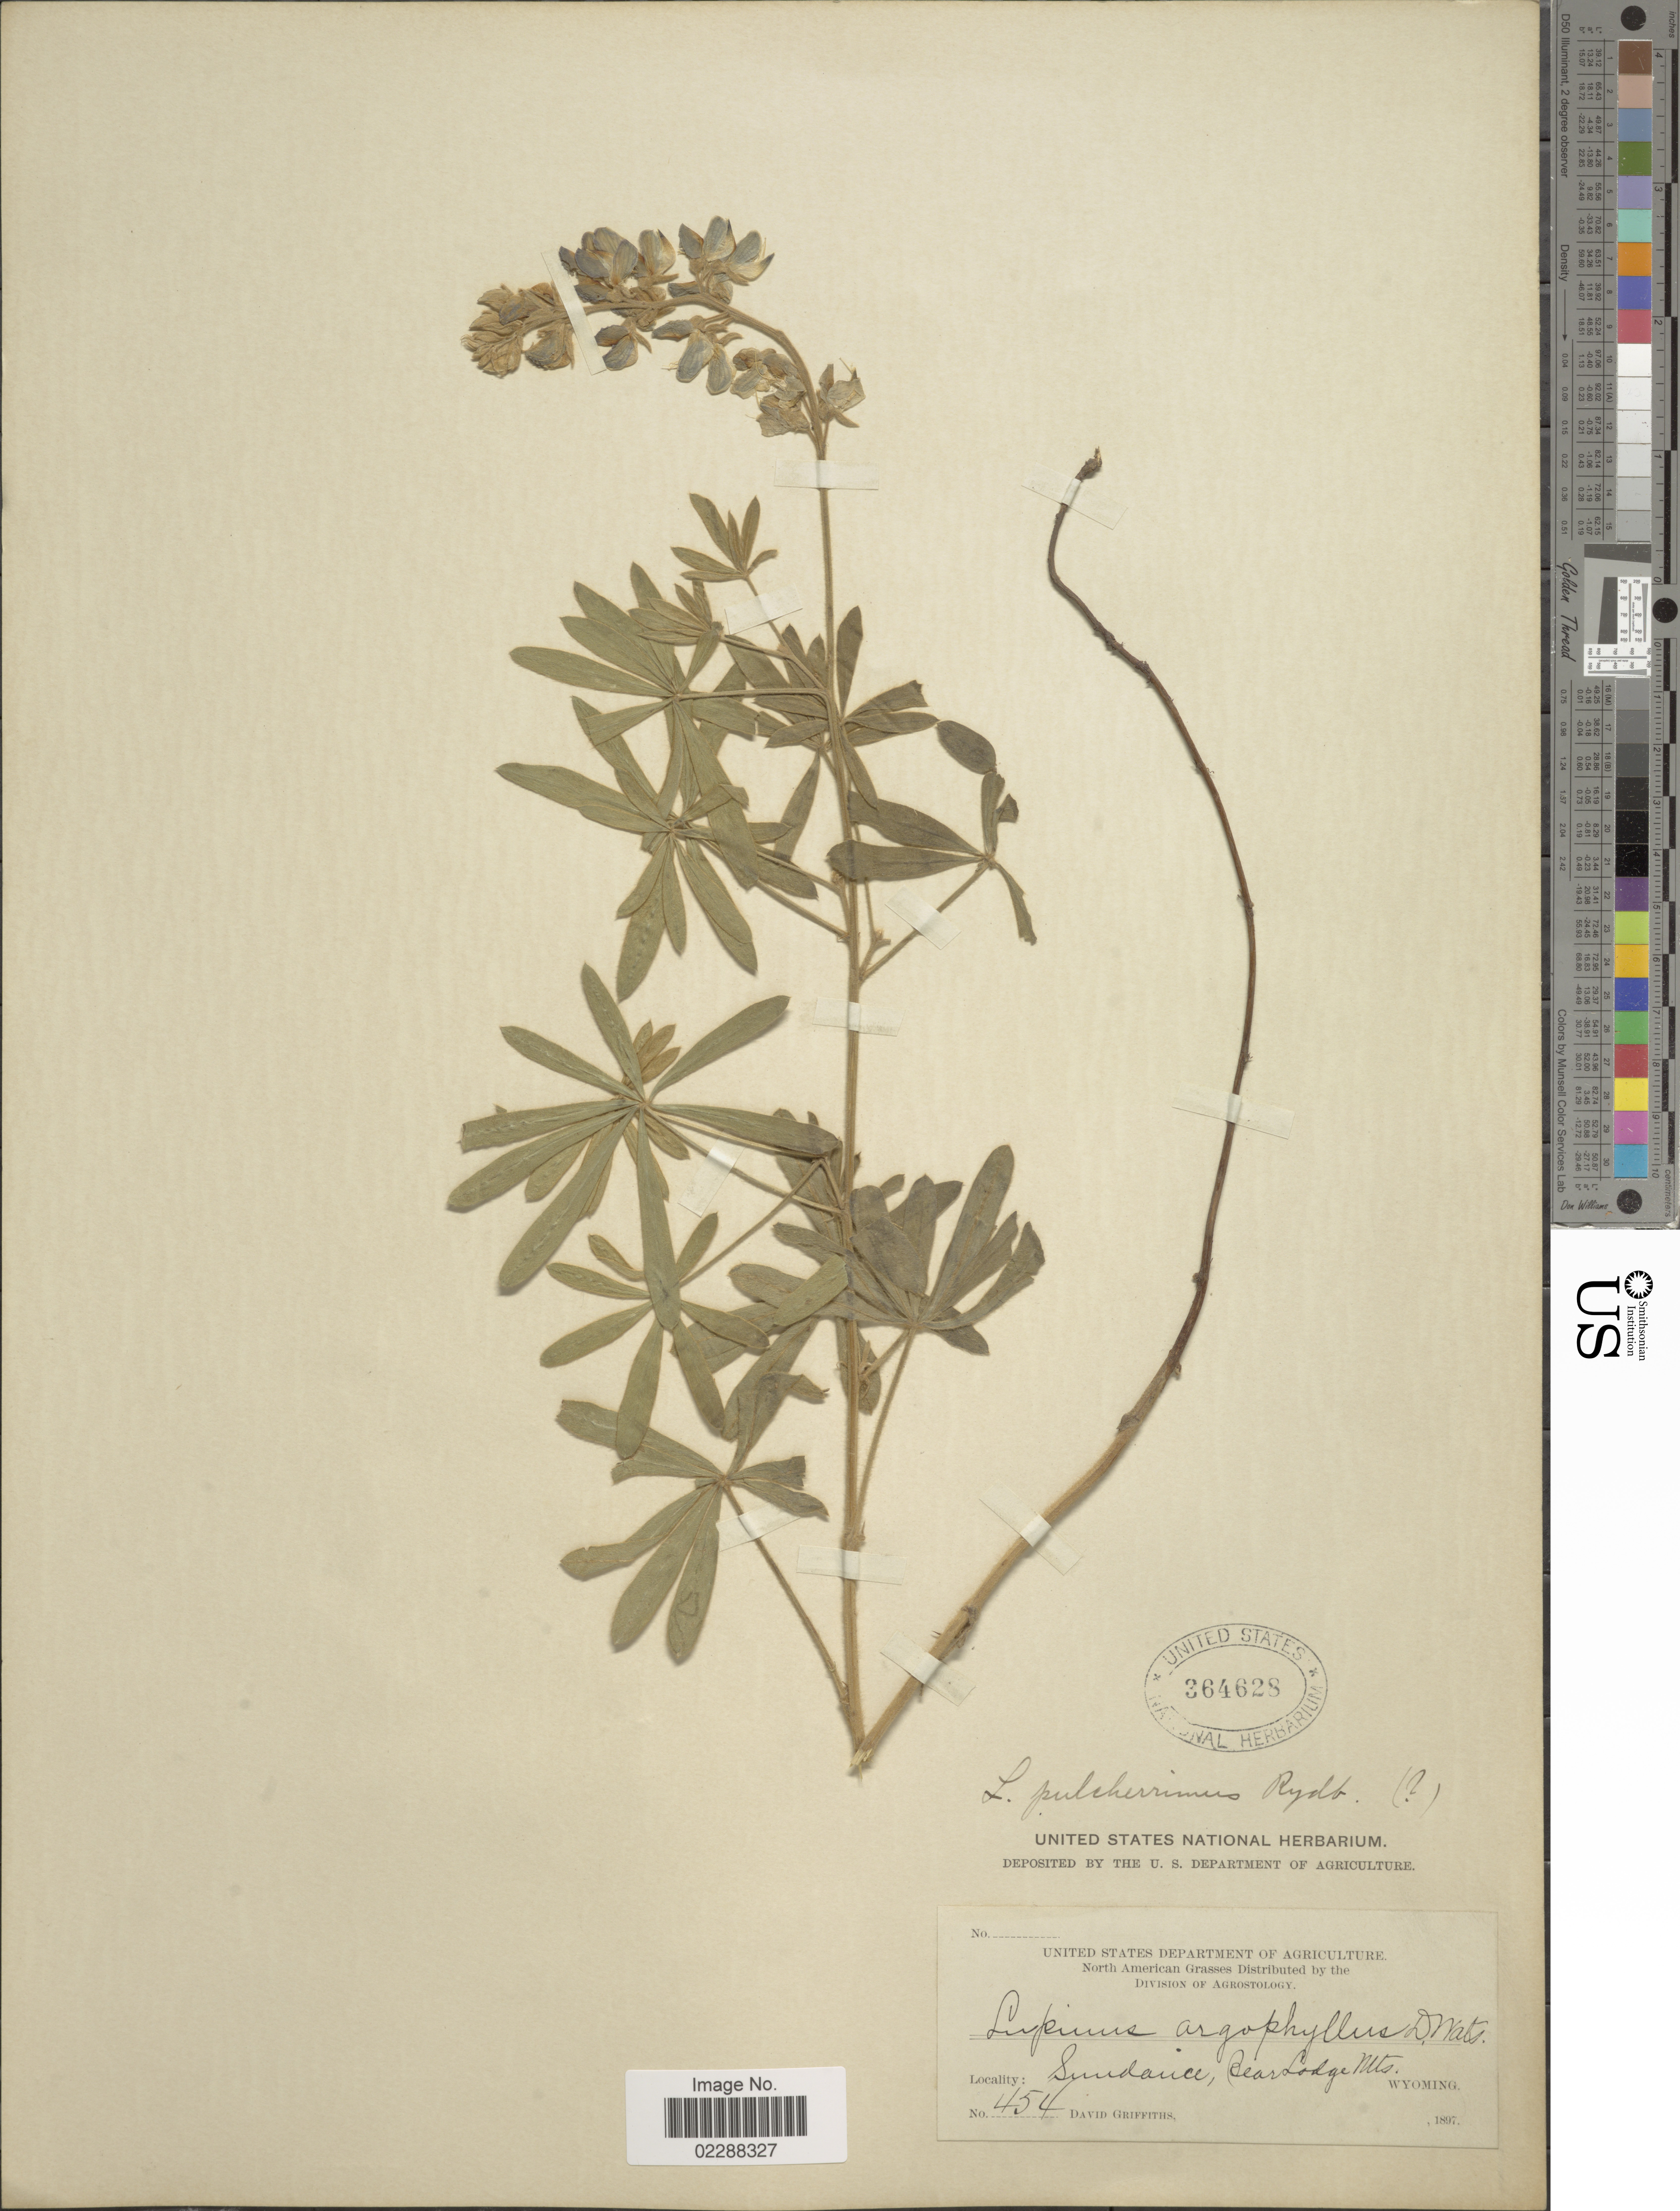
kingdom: Plantae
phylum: Tracheophyta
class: Magnoliopsida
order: Fabales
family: Fabaceae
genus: Lupinus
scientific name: Lupinus sp.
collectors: D. Griffiths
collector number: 454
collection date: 1897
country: United States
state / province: Wyoming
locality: Sundance, Bear Lodge Mts.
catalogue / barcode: US 364628